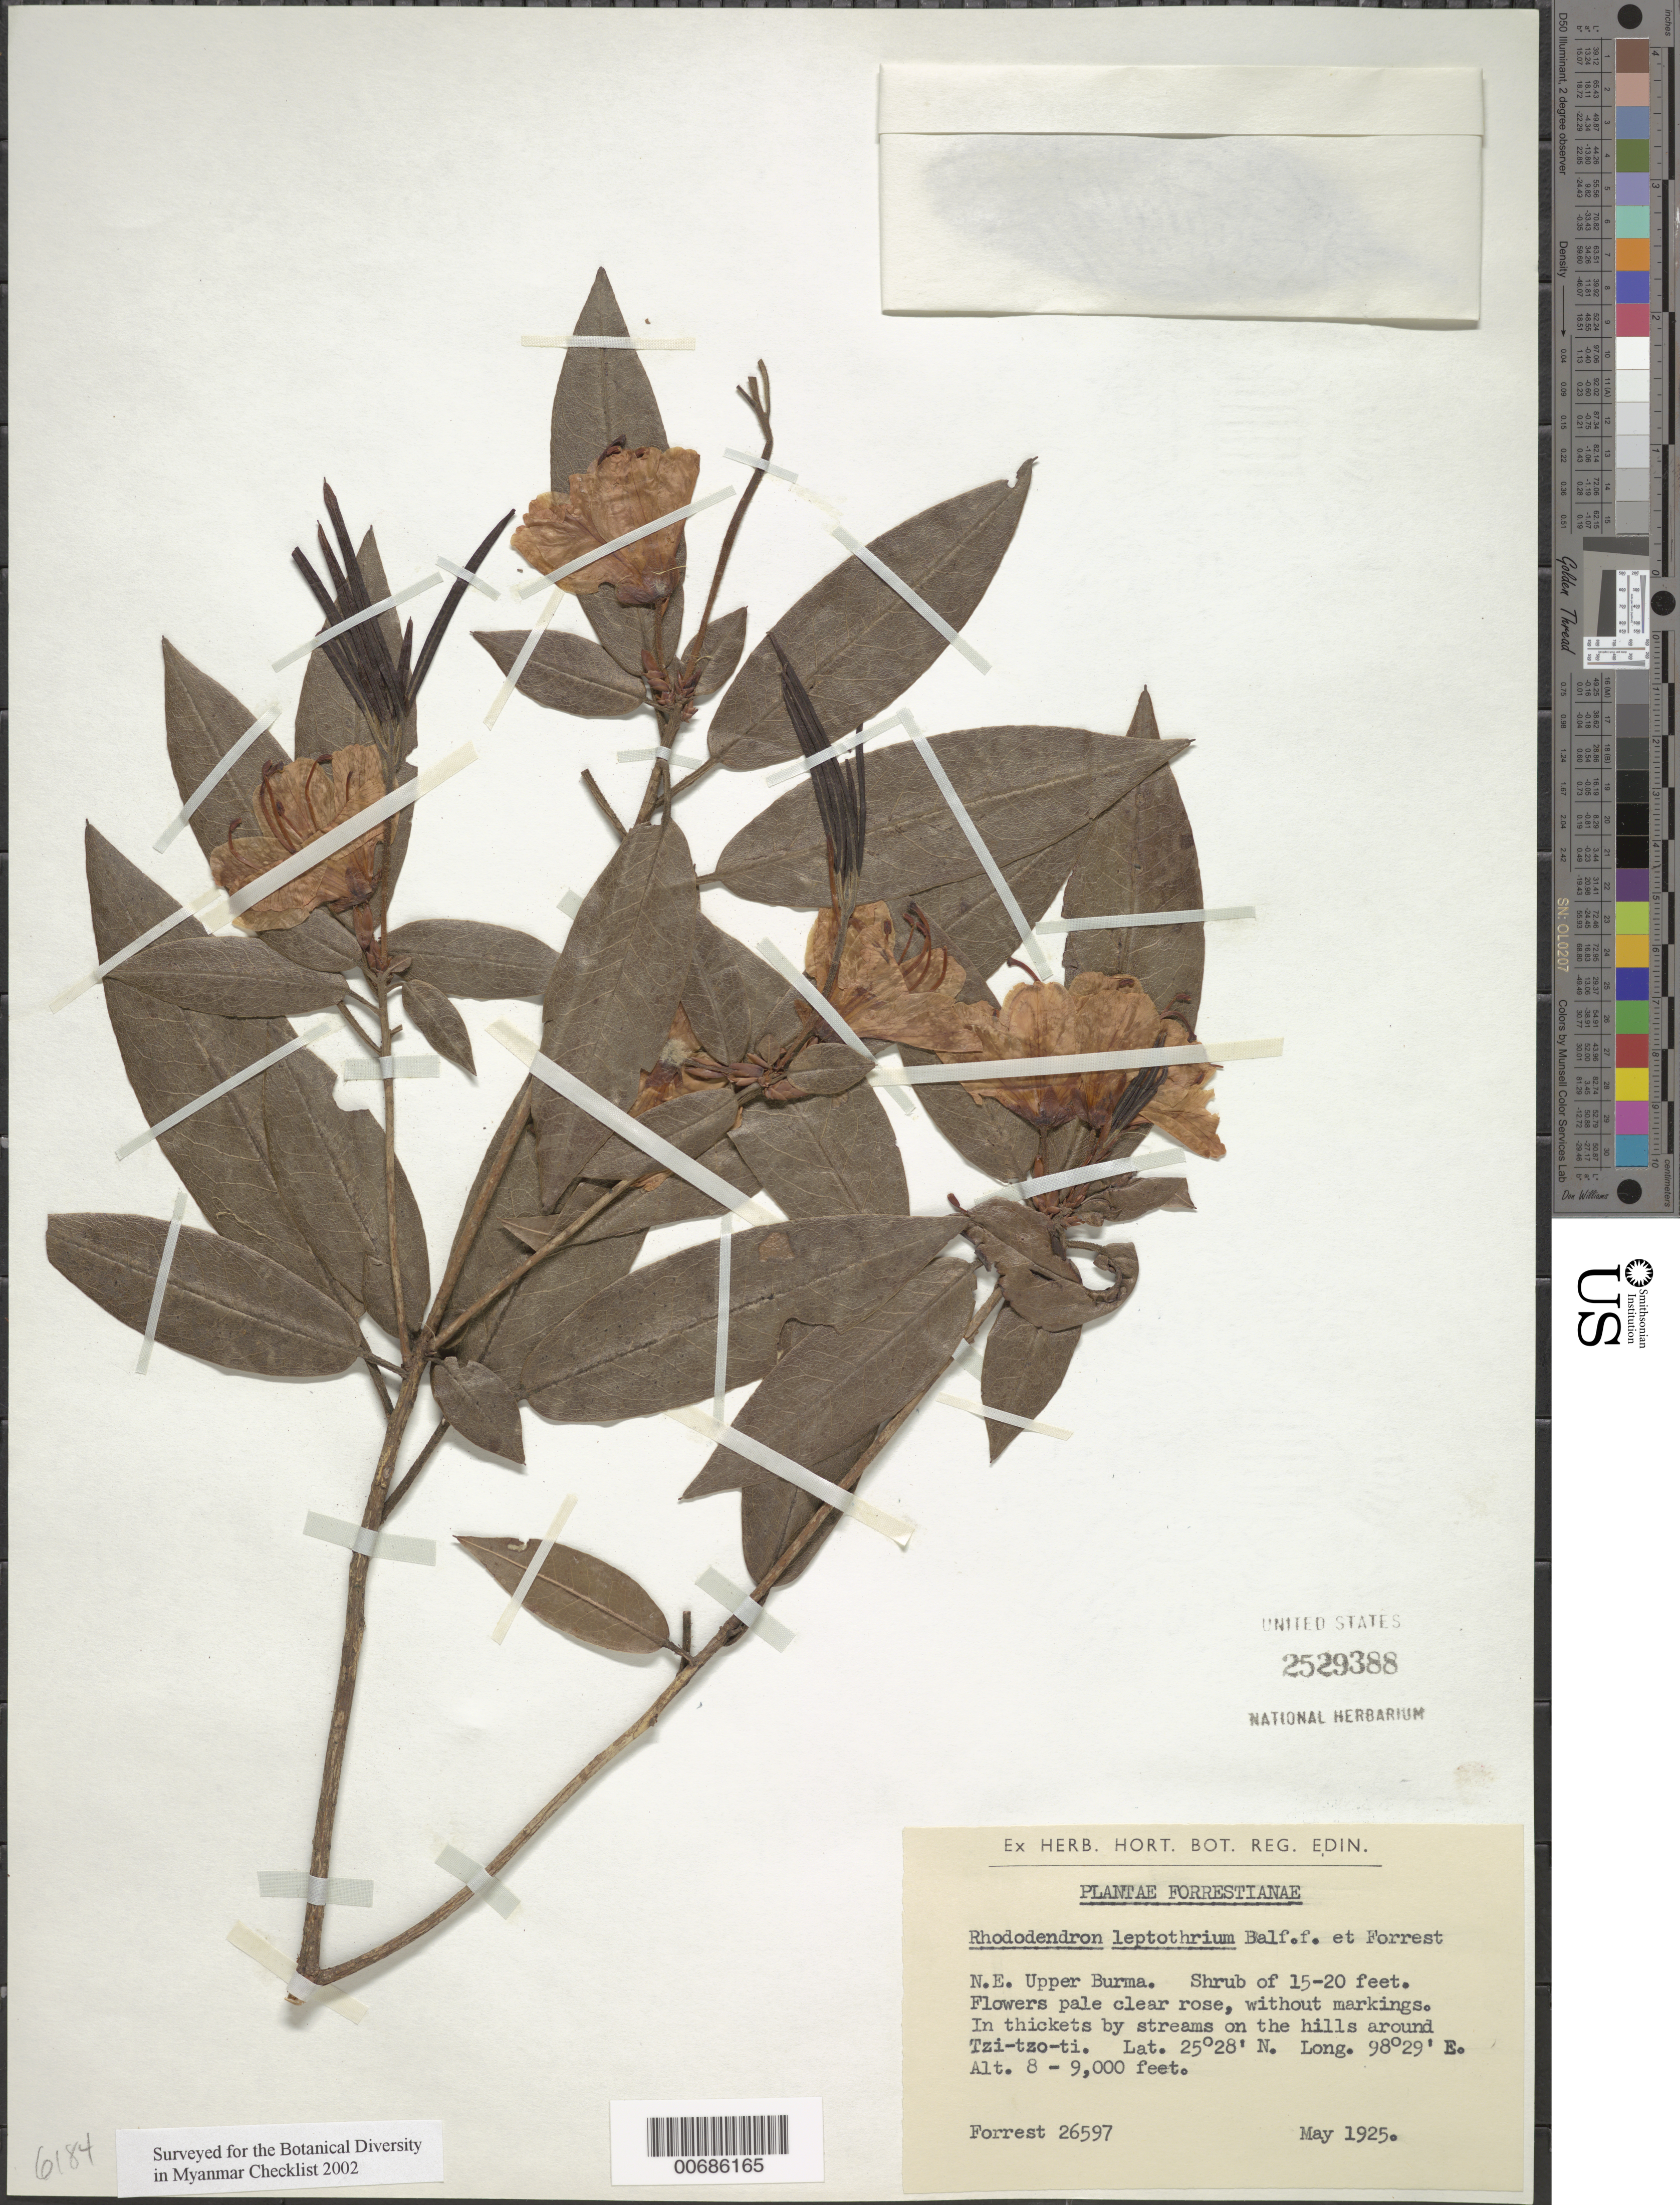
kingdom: Plantae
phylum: Tracheophyta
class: Magnoliopsida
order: Ericales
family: Ericaceae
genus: Rhododendron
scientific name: Rhododendron leptothrium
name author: Balf. f. & Forrest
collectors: G. Forrest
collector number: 26597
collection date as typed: May 1925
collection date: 1925-05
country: Myanmar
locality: Tzi-tzo-ti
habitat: In thickets by streams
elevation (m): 2438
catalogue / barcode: US 2529388